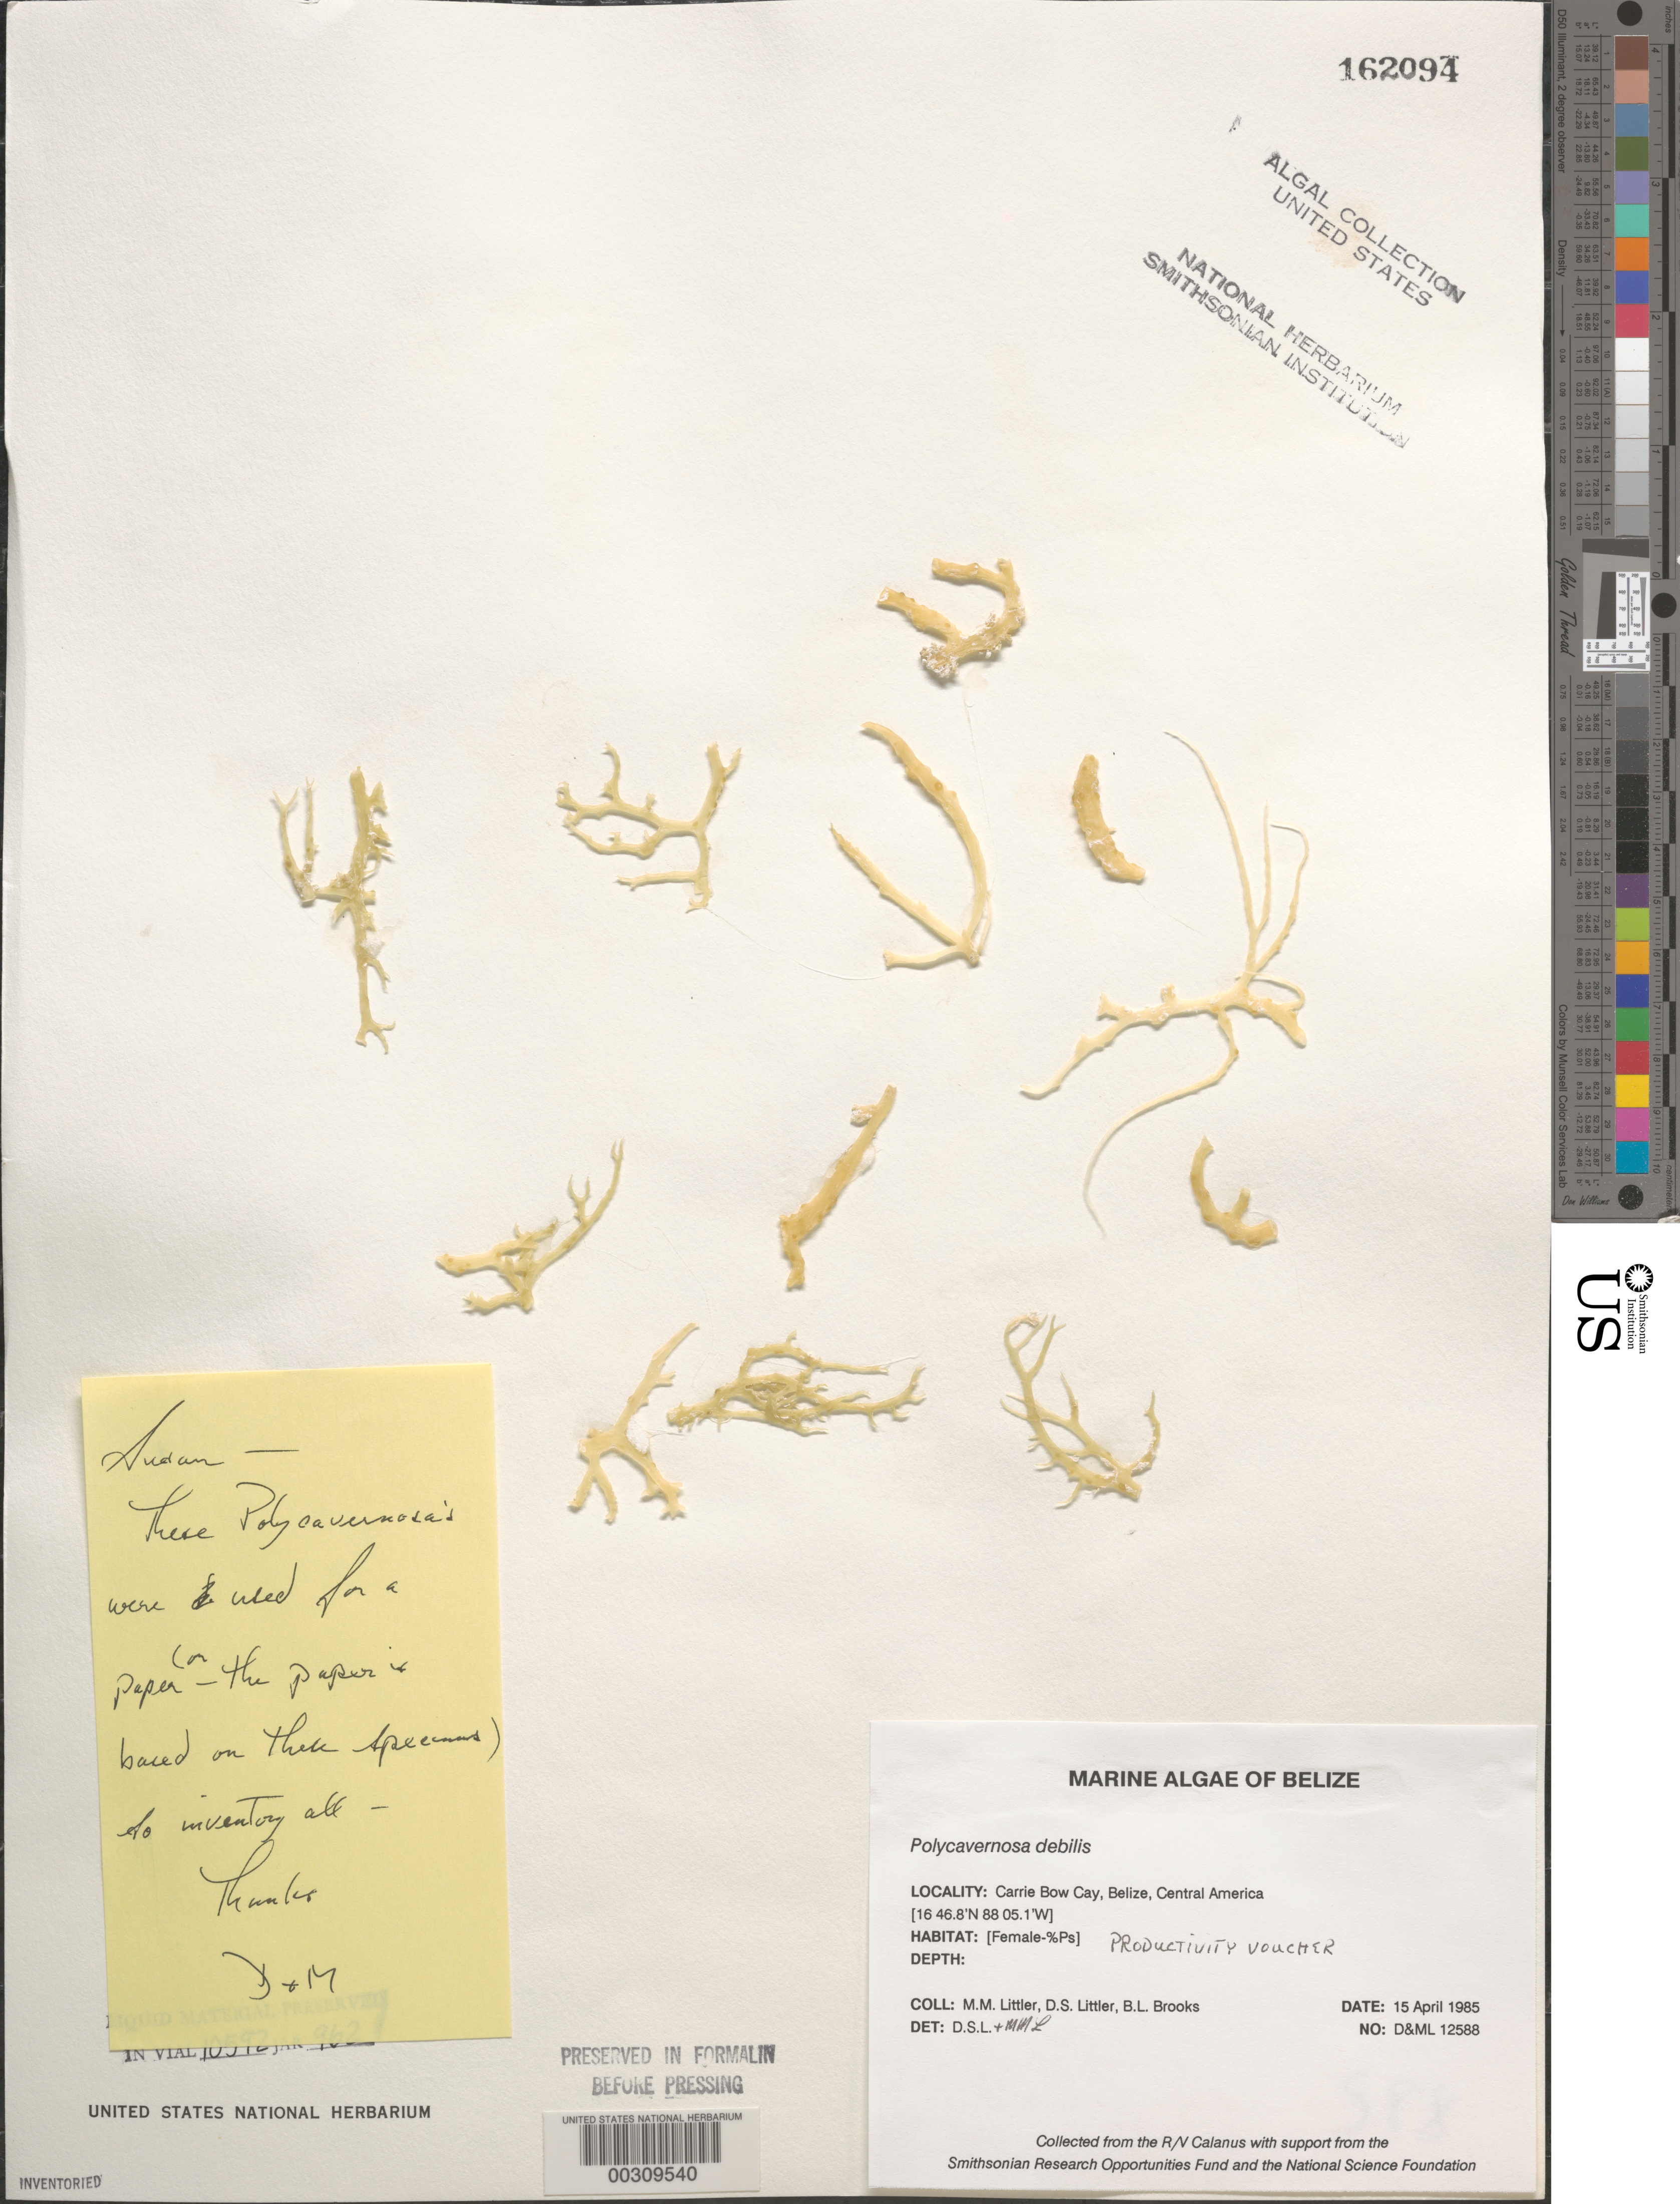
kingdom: Plantae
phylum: Rhodophyta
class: Florideophyceae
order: Gracilariales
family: Gracilariaceae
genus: Gracilaria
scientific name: Gracilaria debilis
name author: (Forssk.) Børgesen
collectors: M. M. Littler, D. S. Littler & B. Brooks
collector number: D&ML 12588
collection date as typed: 15 Apr 1985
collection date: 1985-04-15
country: Belize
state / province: Stann Creek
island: Carrie Bow Cay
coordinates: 16 46.8' N, 88 05.1' W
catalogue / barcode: US 162094